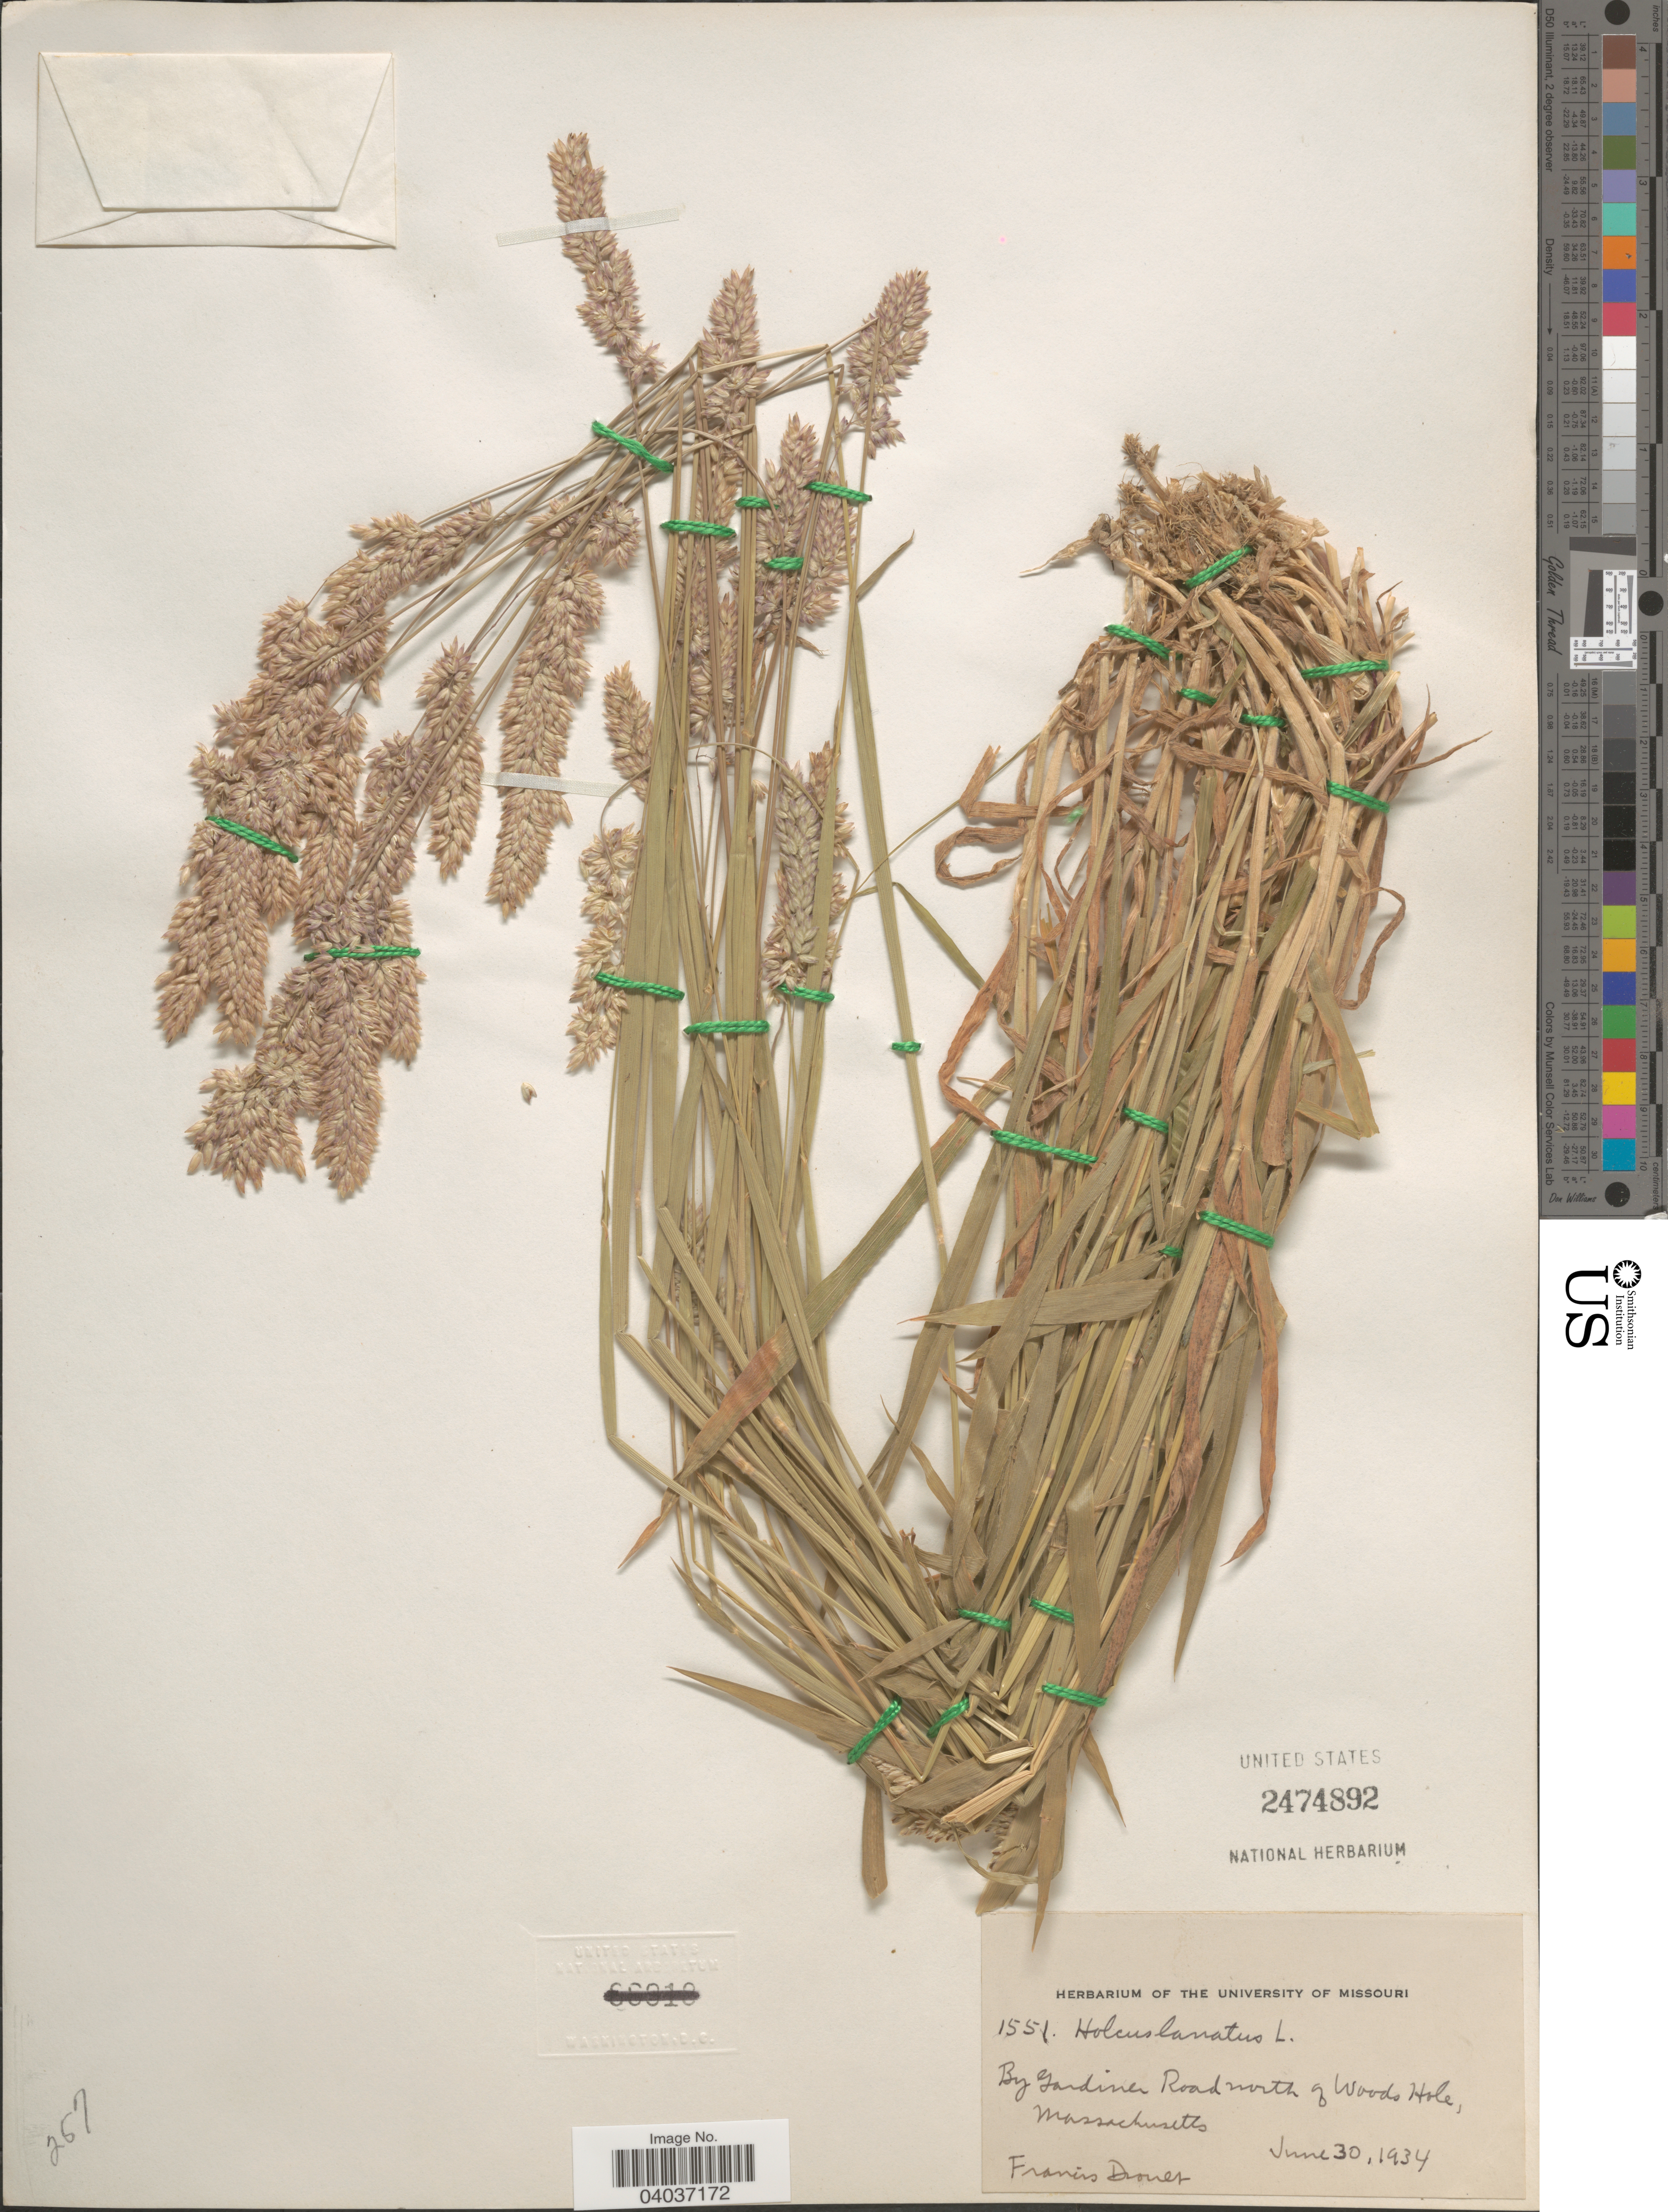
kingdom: Plantae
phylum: Tracheophyta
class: Liliopsida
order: Poales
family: Poaceae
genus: Holcus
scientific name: Holcus lanatus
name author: L.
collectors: F. E. Drouet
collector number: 1551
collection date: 1934-06-30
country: United States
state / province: Massachusetts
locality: By Gardiner Road north of Woods Hole.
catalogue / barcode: US 2474892